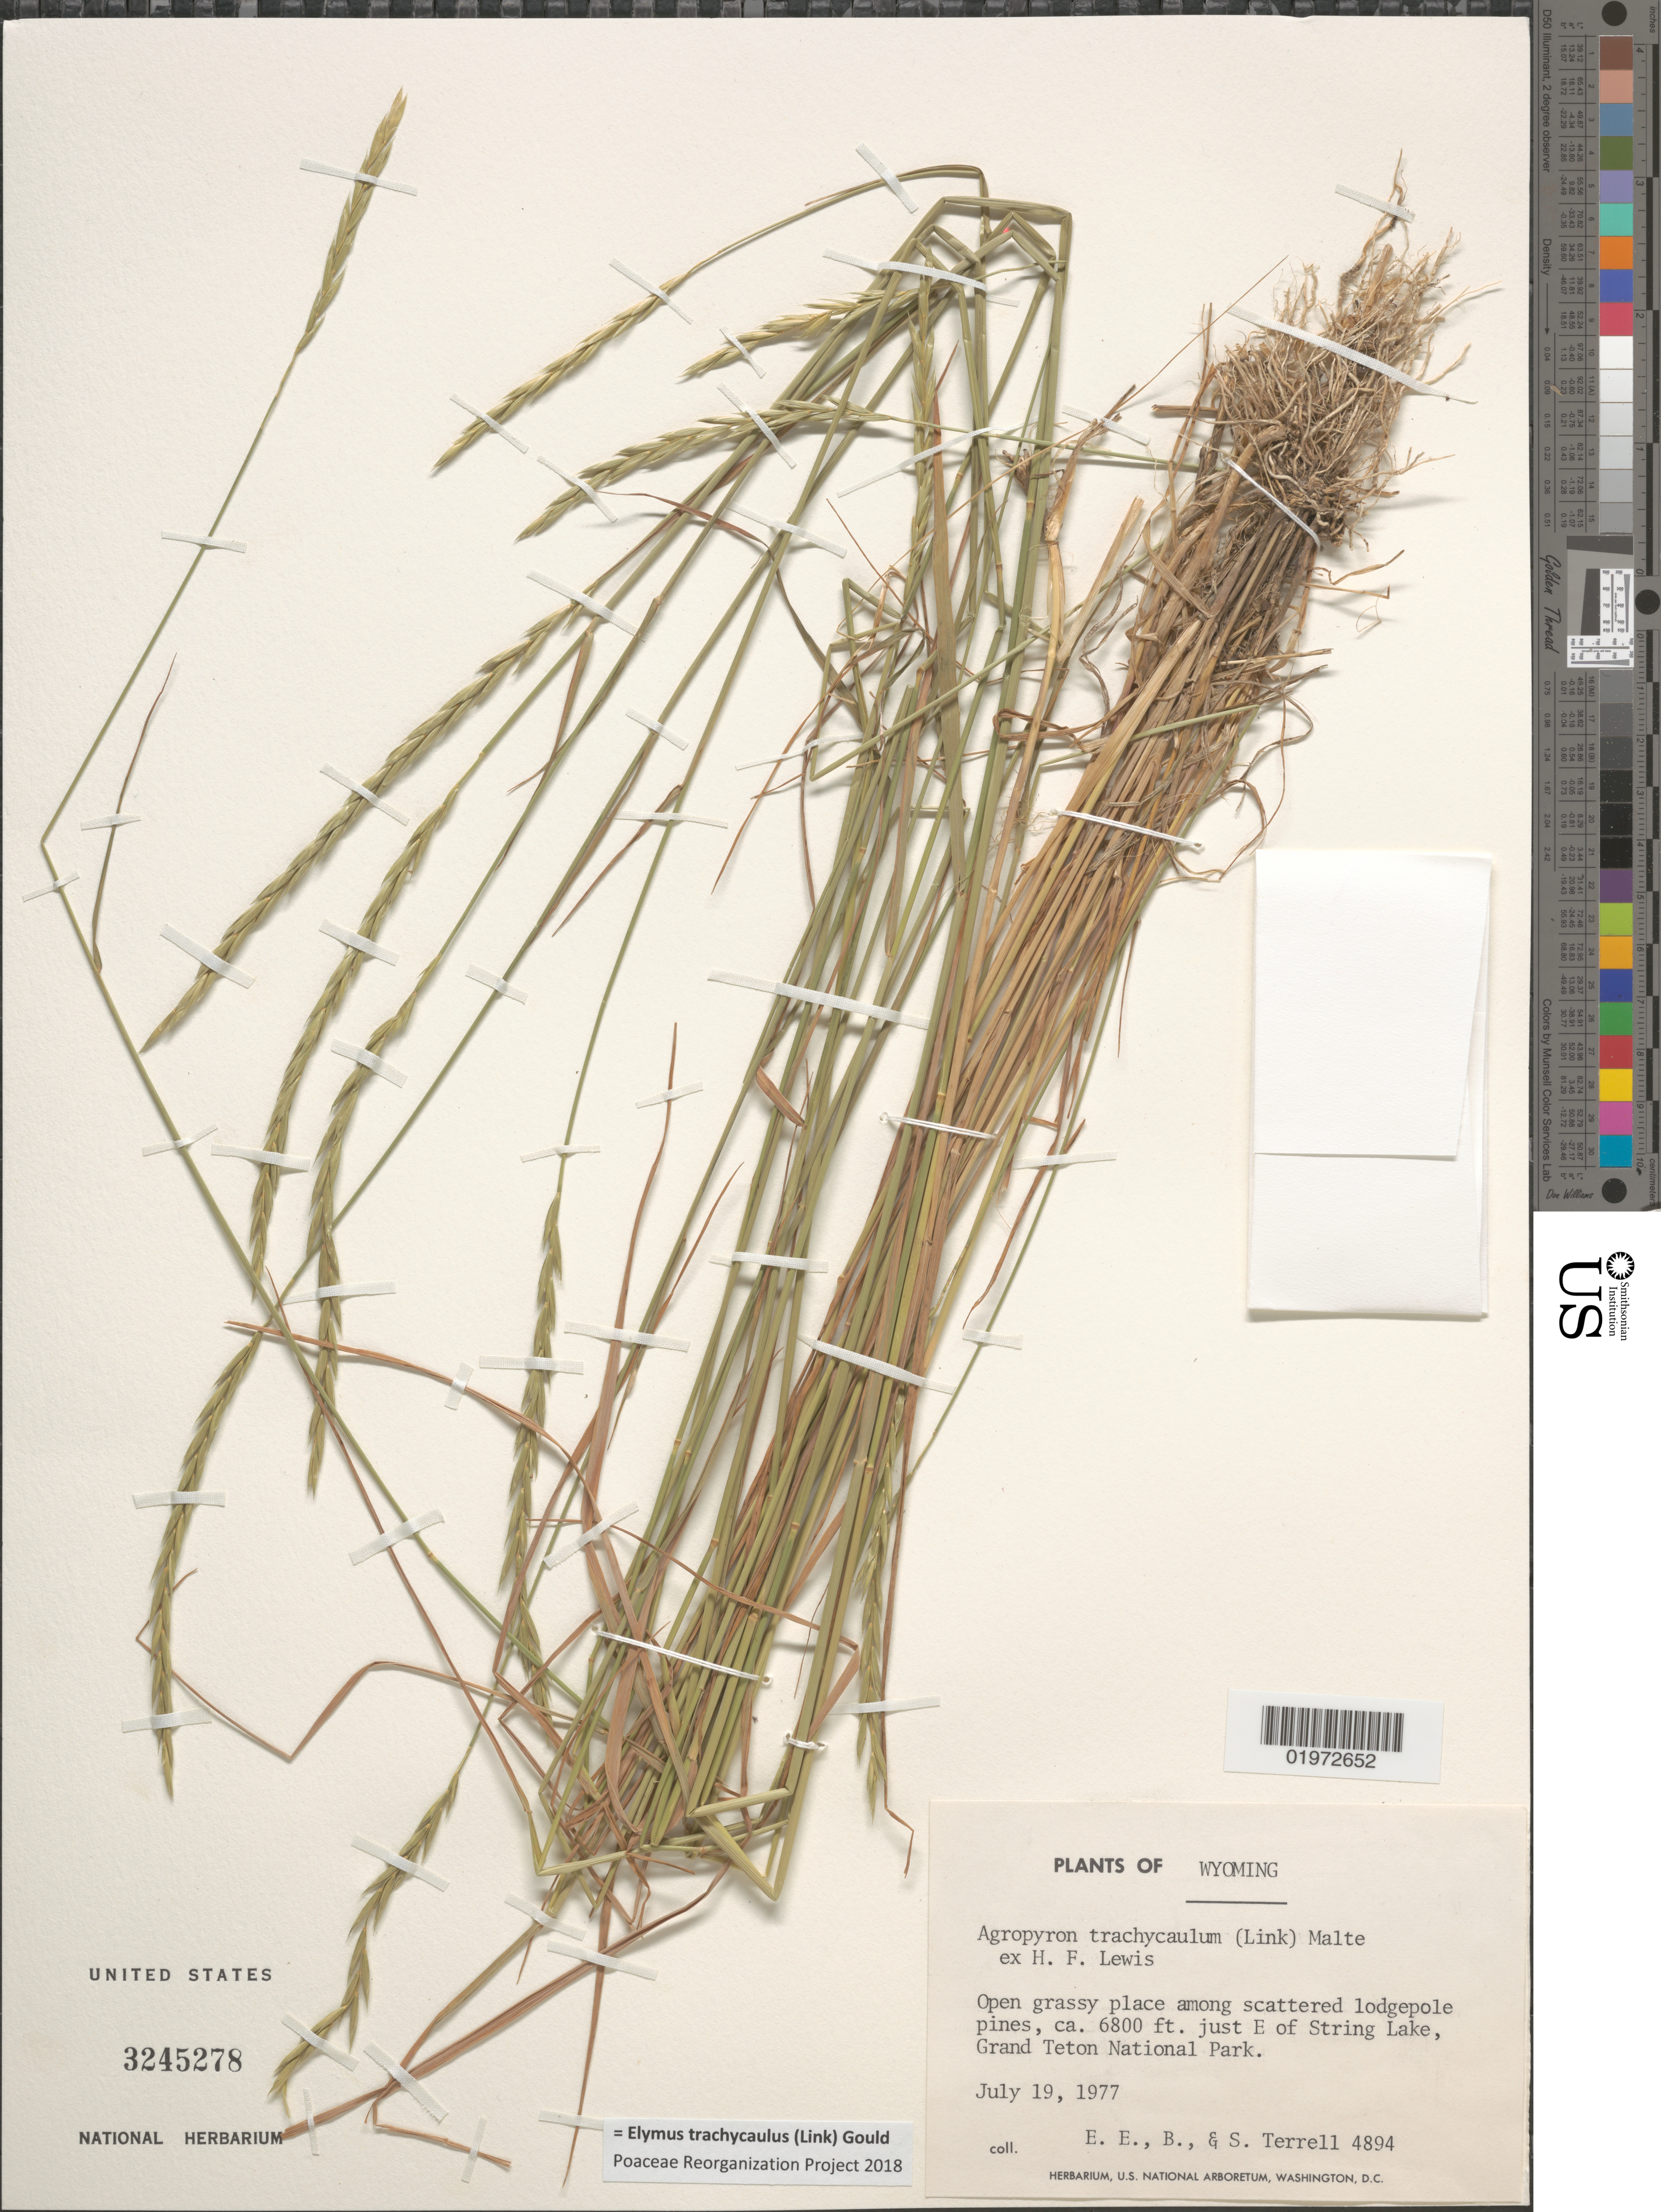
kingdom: Plantae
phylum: Tracheophyta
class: Liliopsida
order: Poales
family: Poaceae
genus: Elymus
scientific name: Elymus trachycaulus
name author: (Link) Gould ex Shinners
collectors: E. E. Terrell, B. Terrell & S. Terrell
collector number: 4894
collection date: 1977-07-19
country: United States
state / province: Wyoming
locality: Just E of String Lake, Grand Teton National Park.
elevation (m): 2073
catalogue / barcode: US 3245278